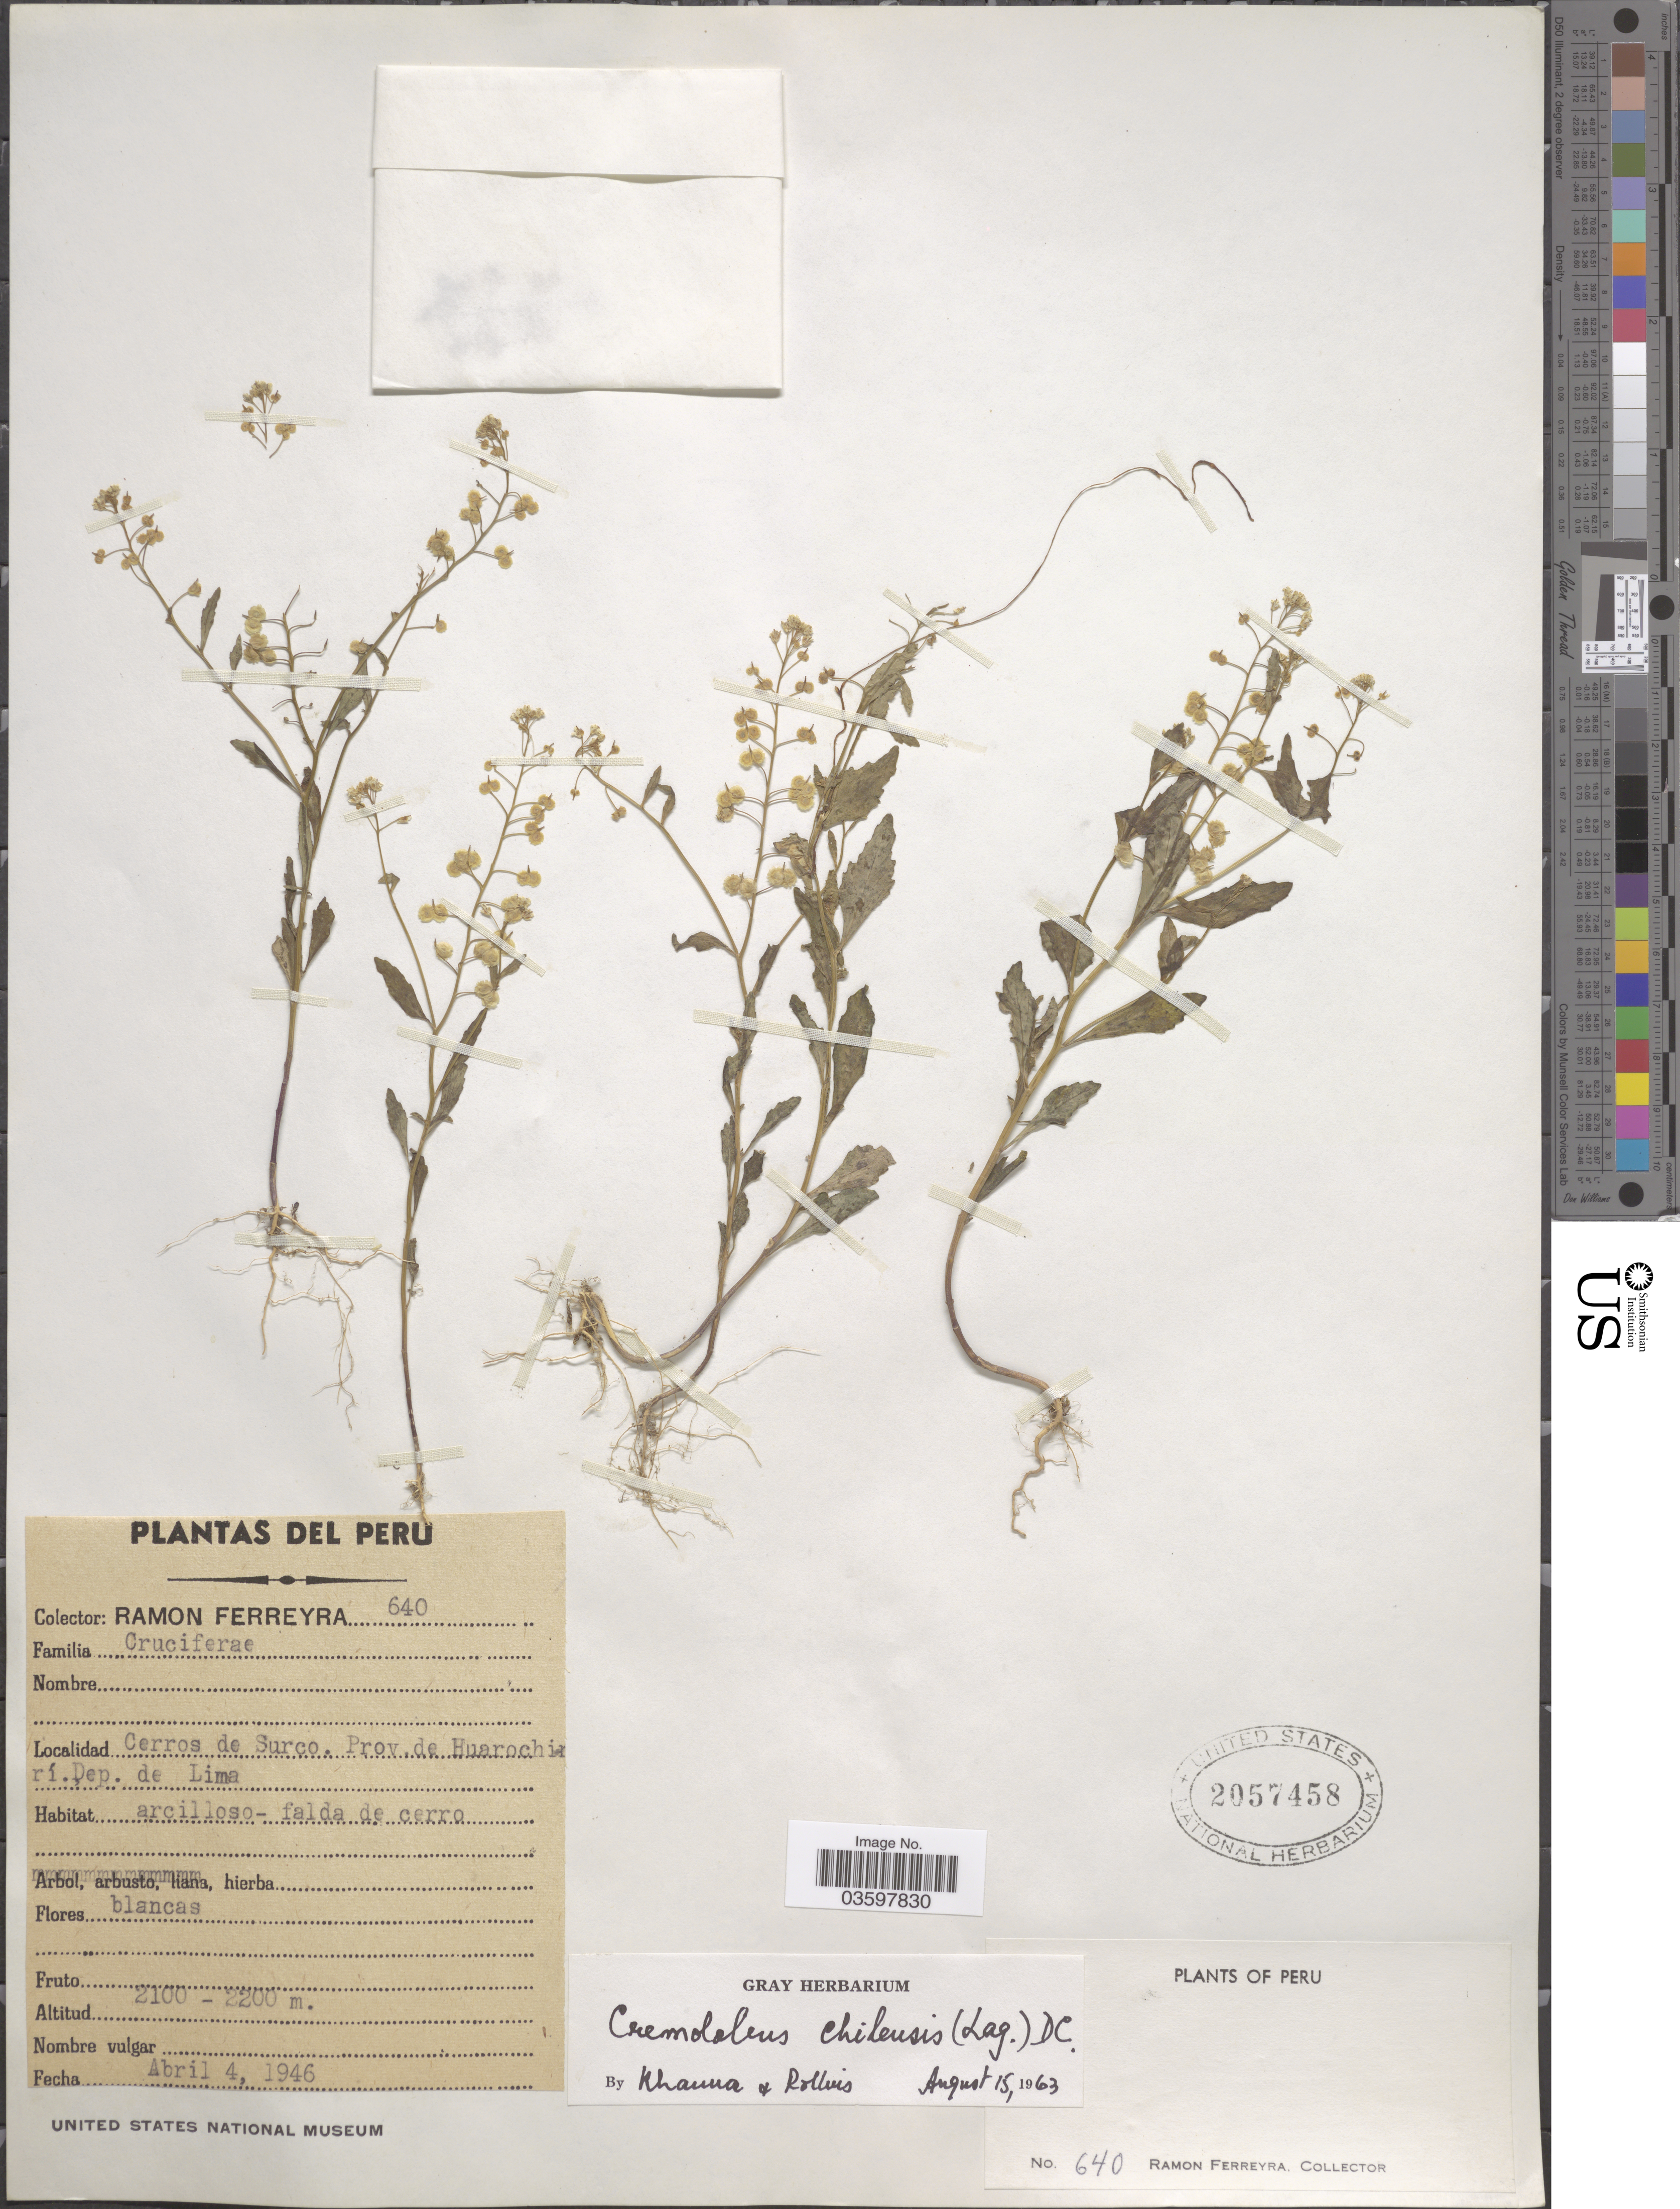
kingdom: Plantae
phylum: Tracheophyta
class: Magnoliopsida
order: Brassicales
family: Brassicaceae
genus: Cremolobus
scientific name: Cremolobus chilensis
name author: (Lag.) DC.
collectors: R. A. Ferreyra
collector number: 640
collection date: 1946-04-04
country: Peru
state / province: Lima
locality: Cerros de Surco. Prov. de Huarochirí. Dep. de Lima.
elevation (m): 2100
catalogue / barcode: US 2057458